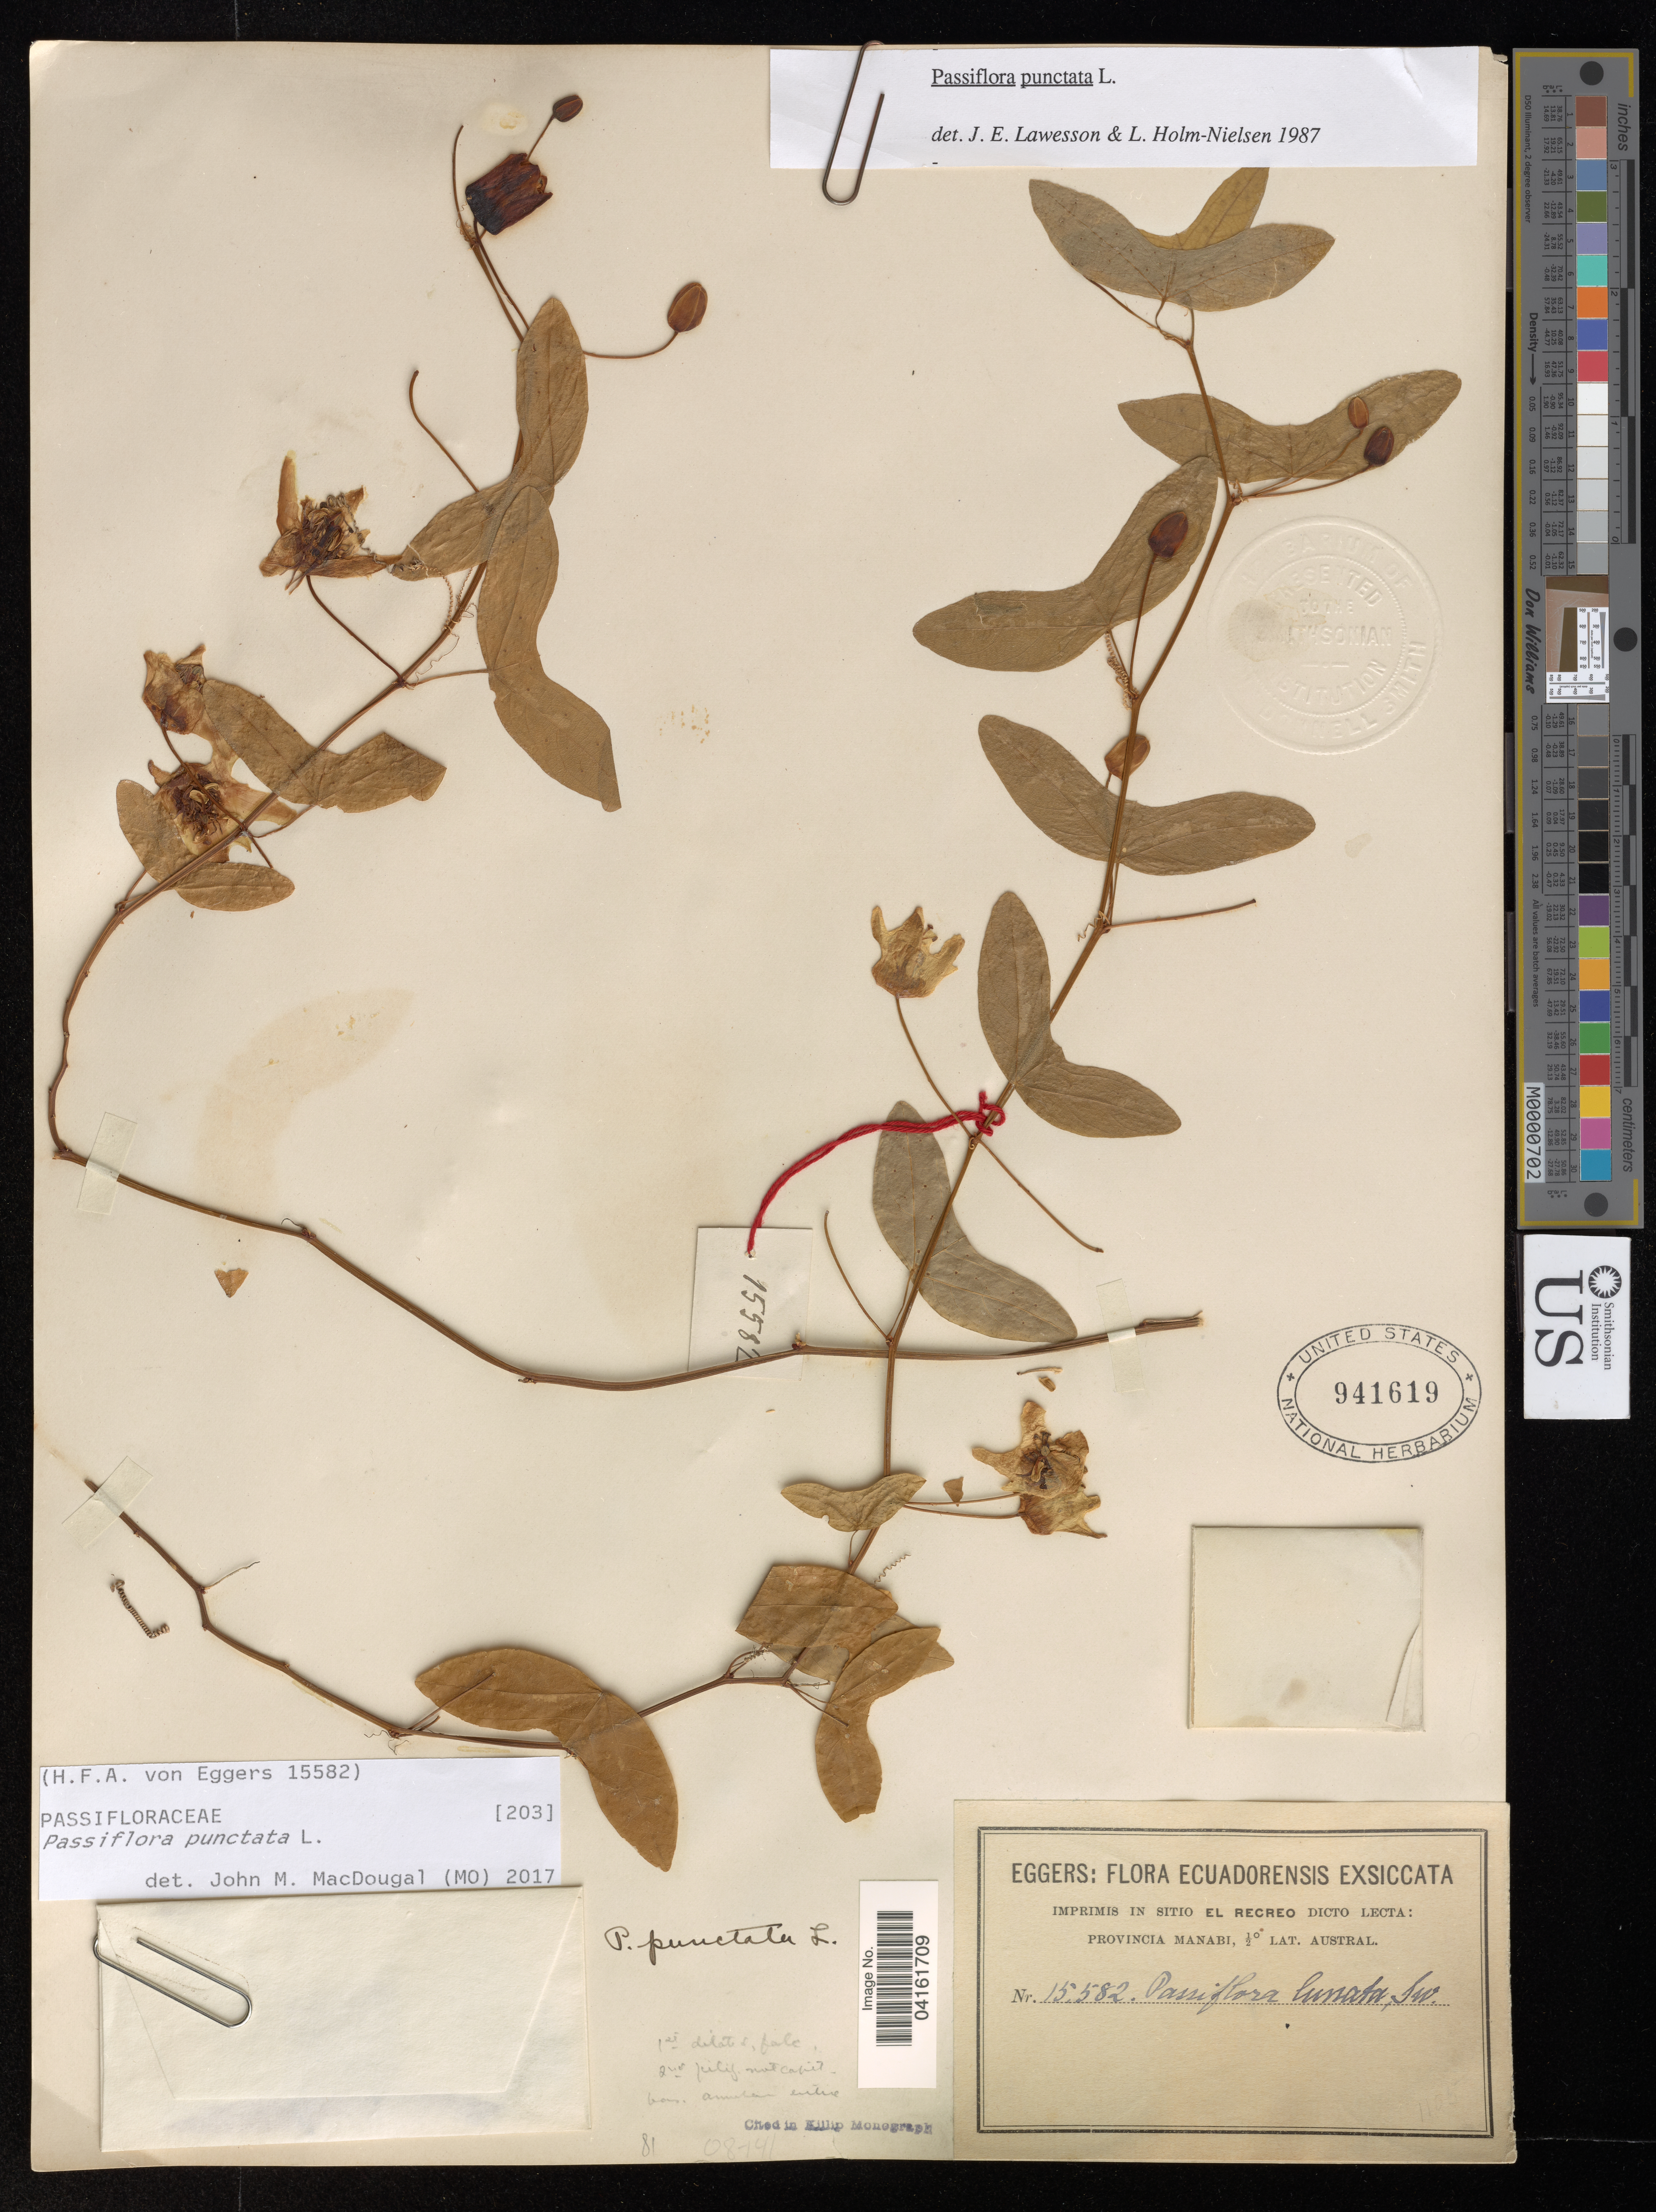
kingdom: Plantae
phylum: Tracheophyta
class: Magnoliopsida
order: Malpighiales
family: Passifloraceae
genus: Passiflora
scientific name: Passiflora punctata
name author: L.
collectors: -. Eggers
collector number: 15.582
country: Ecuador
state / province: Manabí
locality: Lat. Austral.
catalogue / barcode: US 941619